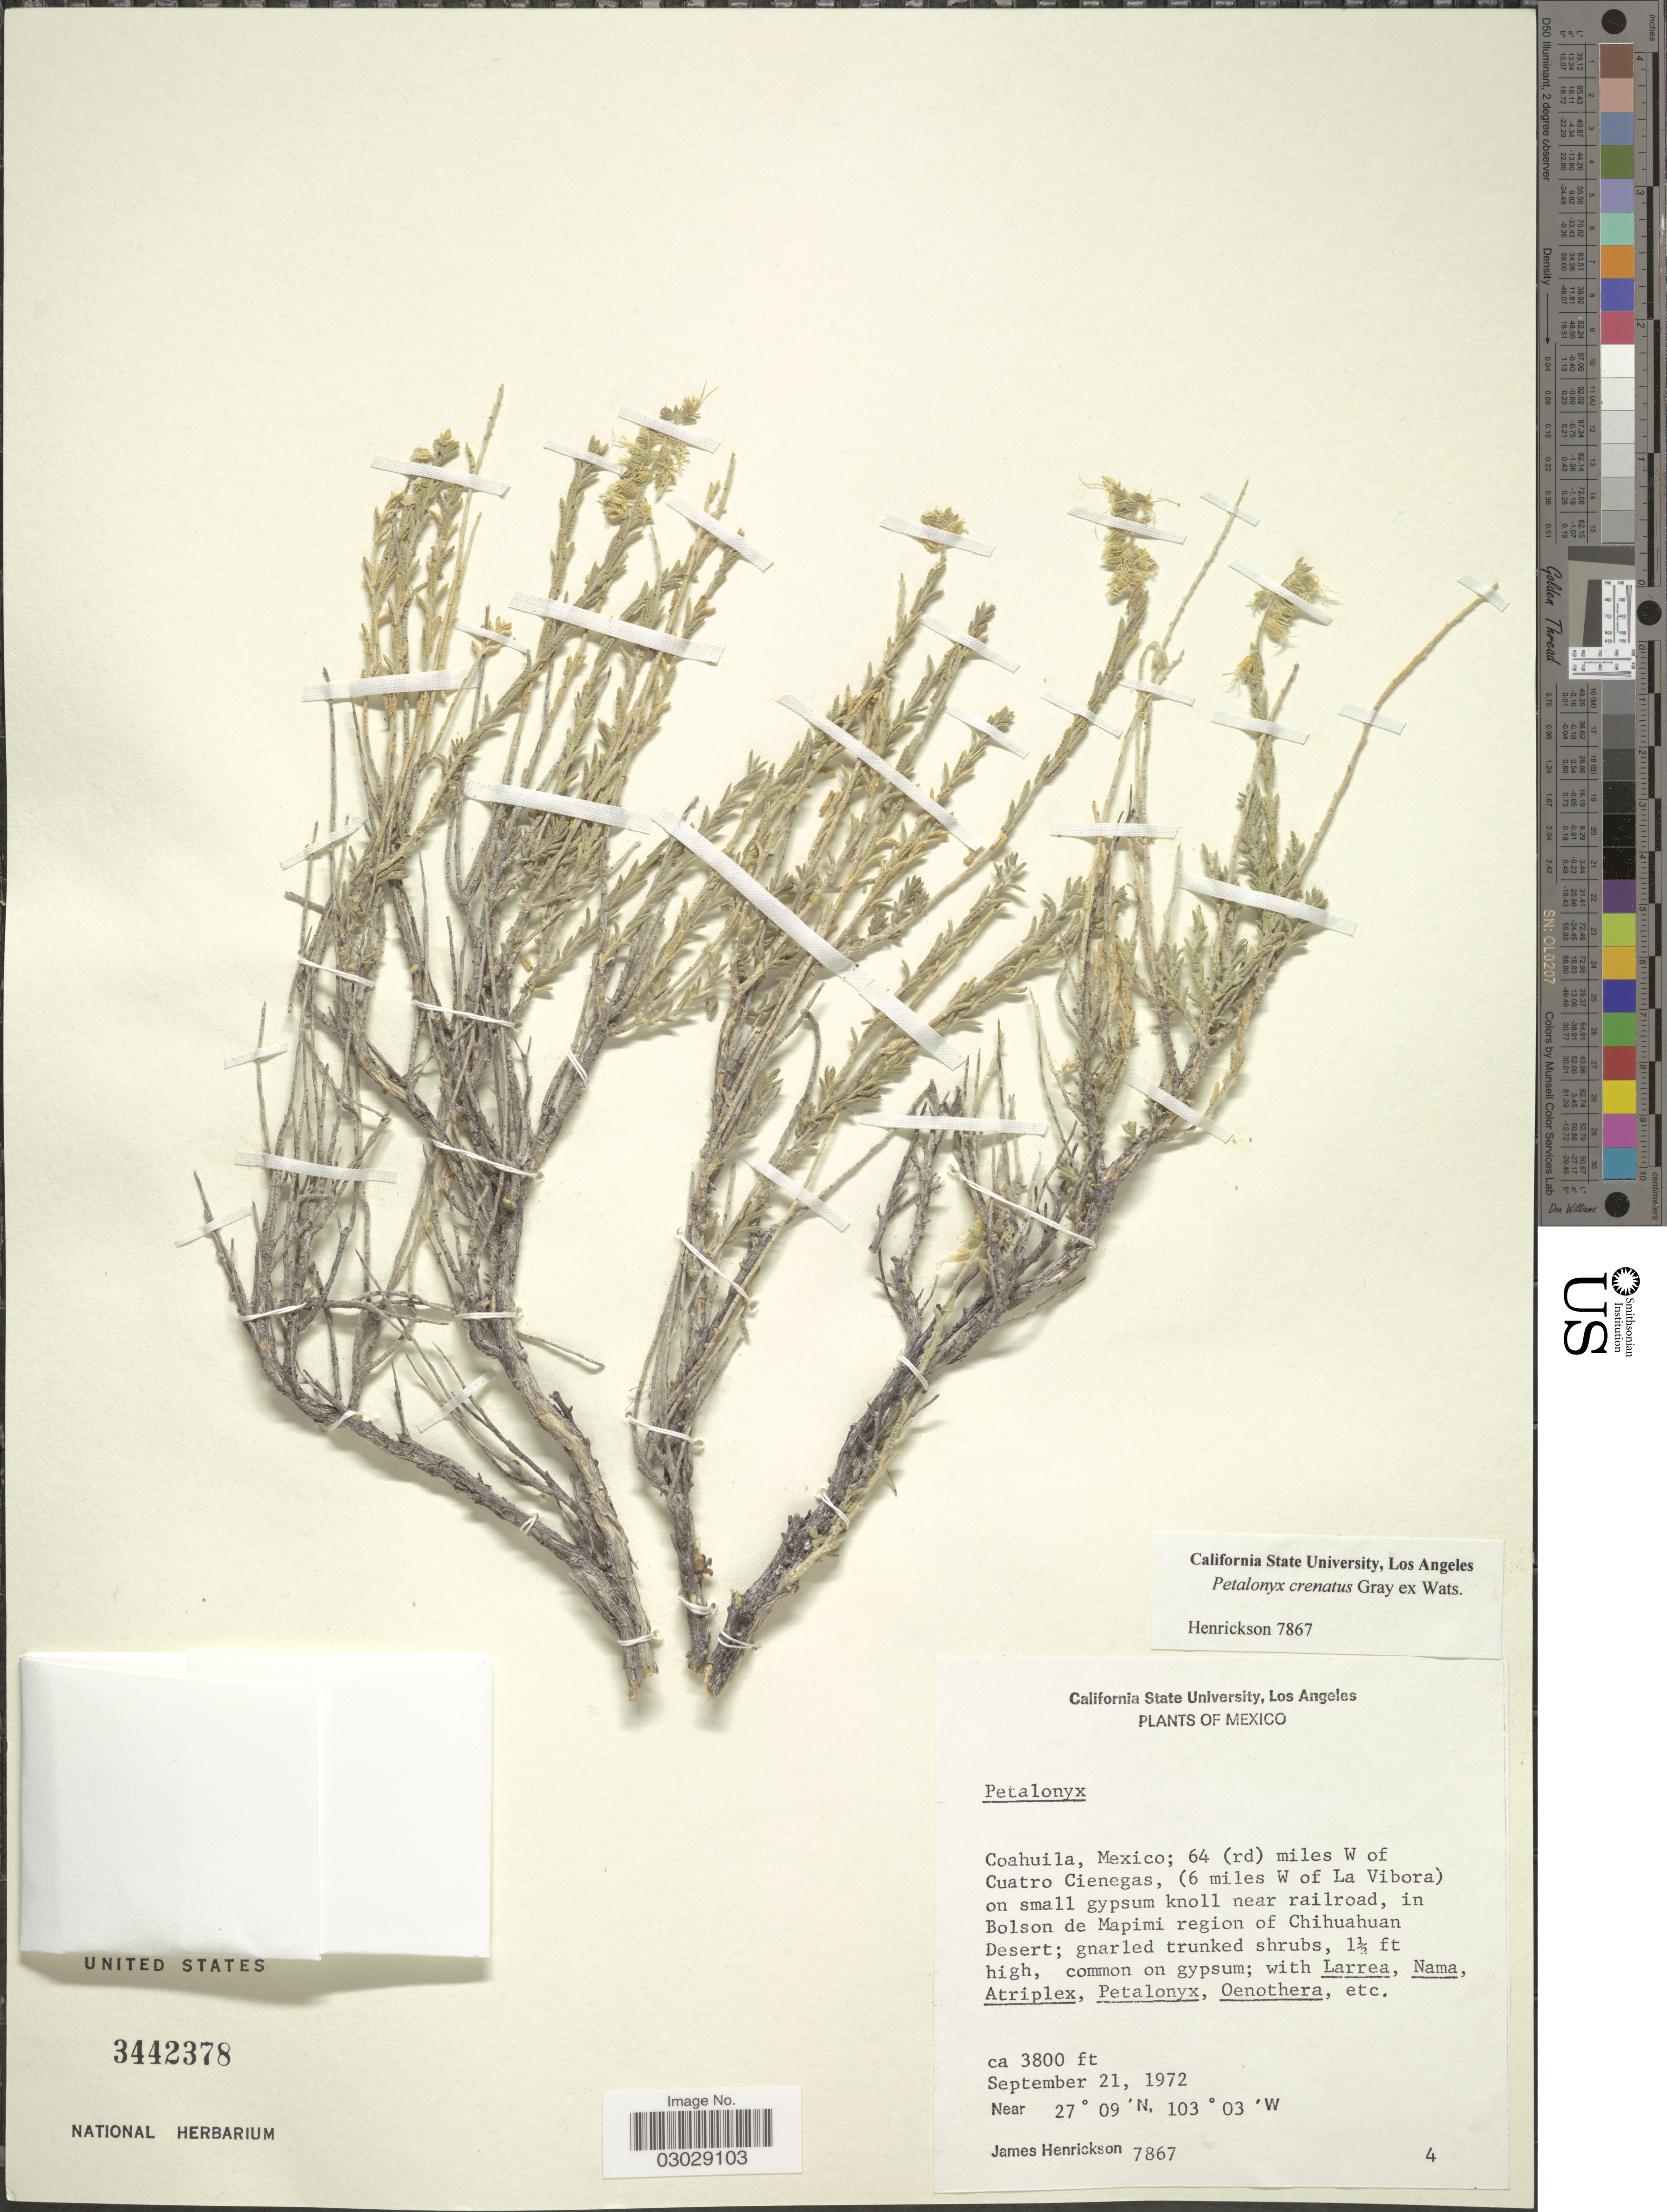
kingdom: Plantae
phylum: Tracheophyta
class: Magnoliopsida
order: Cornales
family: Loasaceae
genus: Petalonyx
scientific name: Petalonyx crenatus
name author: A. Gray in S. Watson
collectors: J. Henrickson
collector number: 7867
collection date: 1972-09-21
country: Mexico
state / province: Coahuila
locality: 64 (rd) miles W of Cuatro Cienegas, (6 miles W of La Vibora) on small gypsum knoll near railroad, in Bolson de Mapimi region of Chihuahuan Desert.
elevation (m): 1158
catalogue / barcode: US 3442378